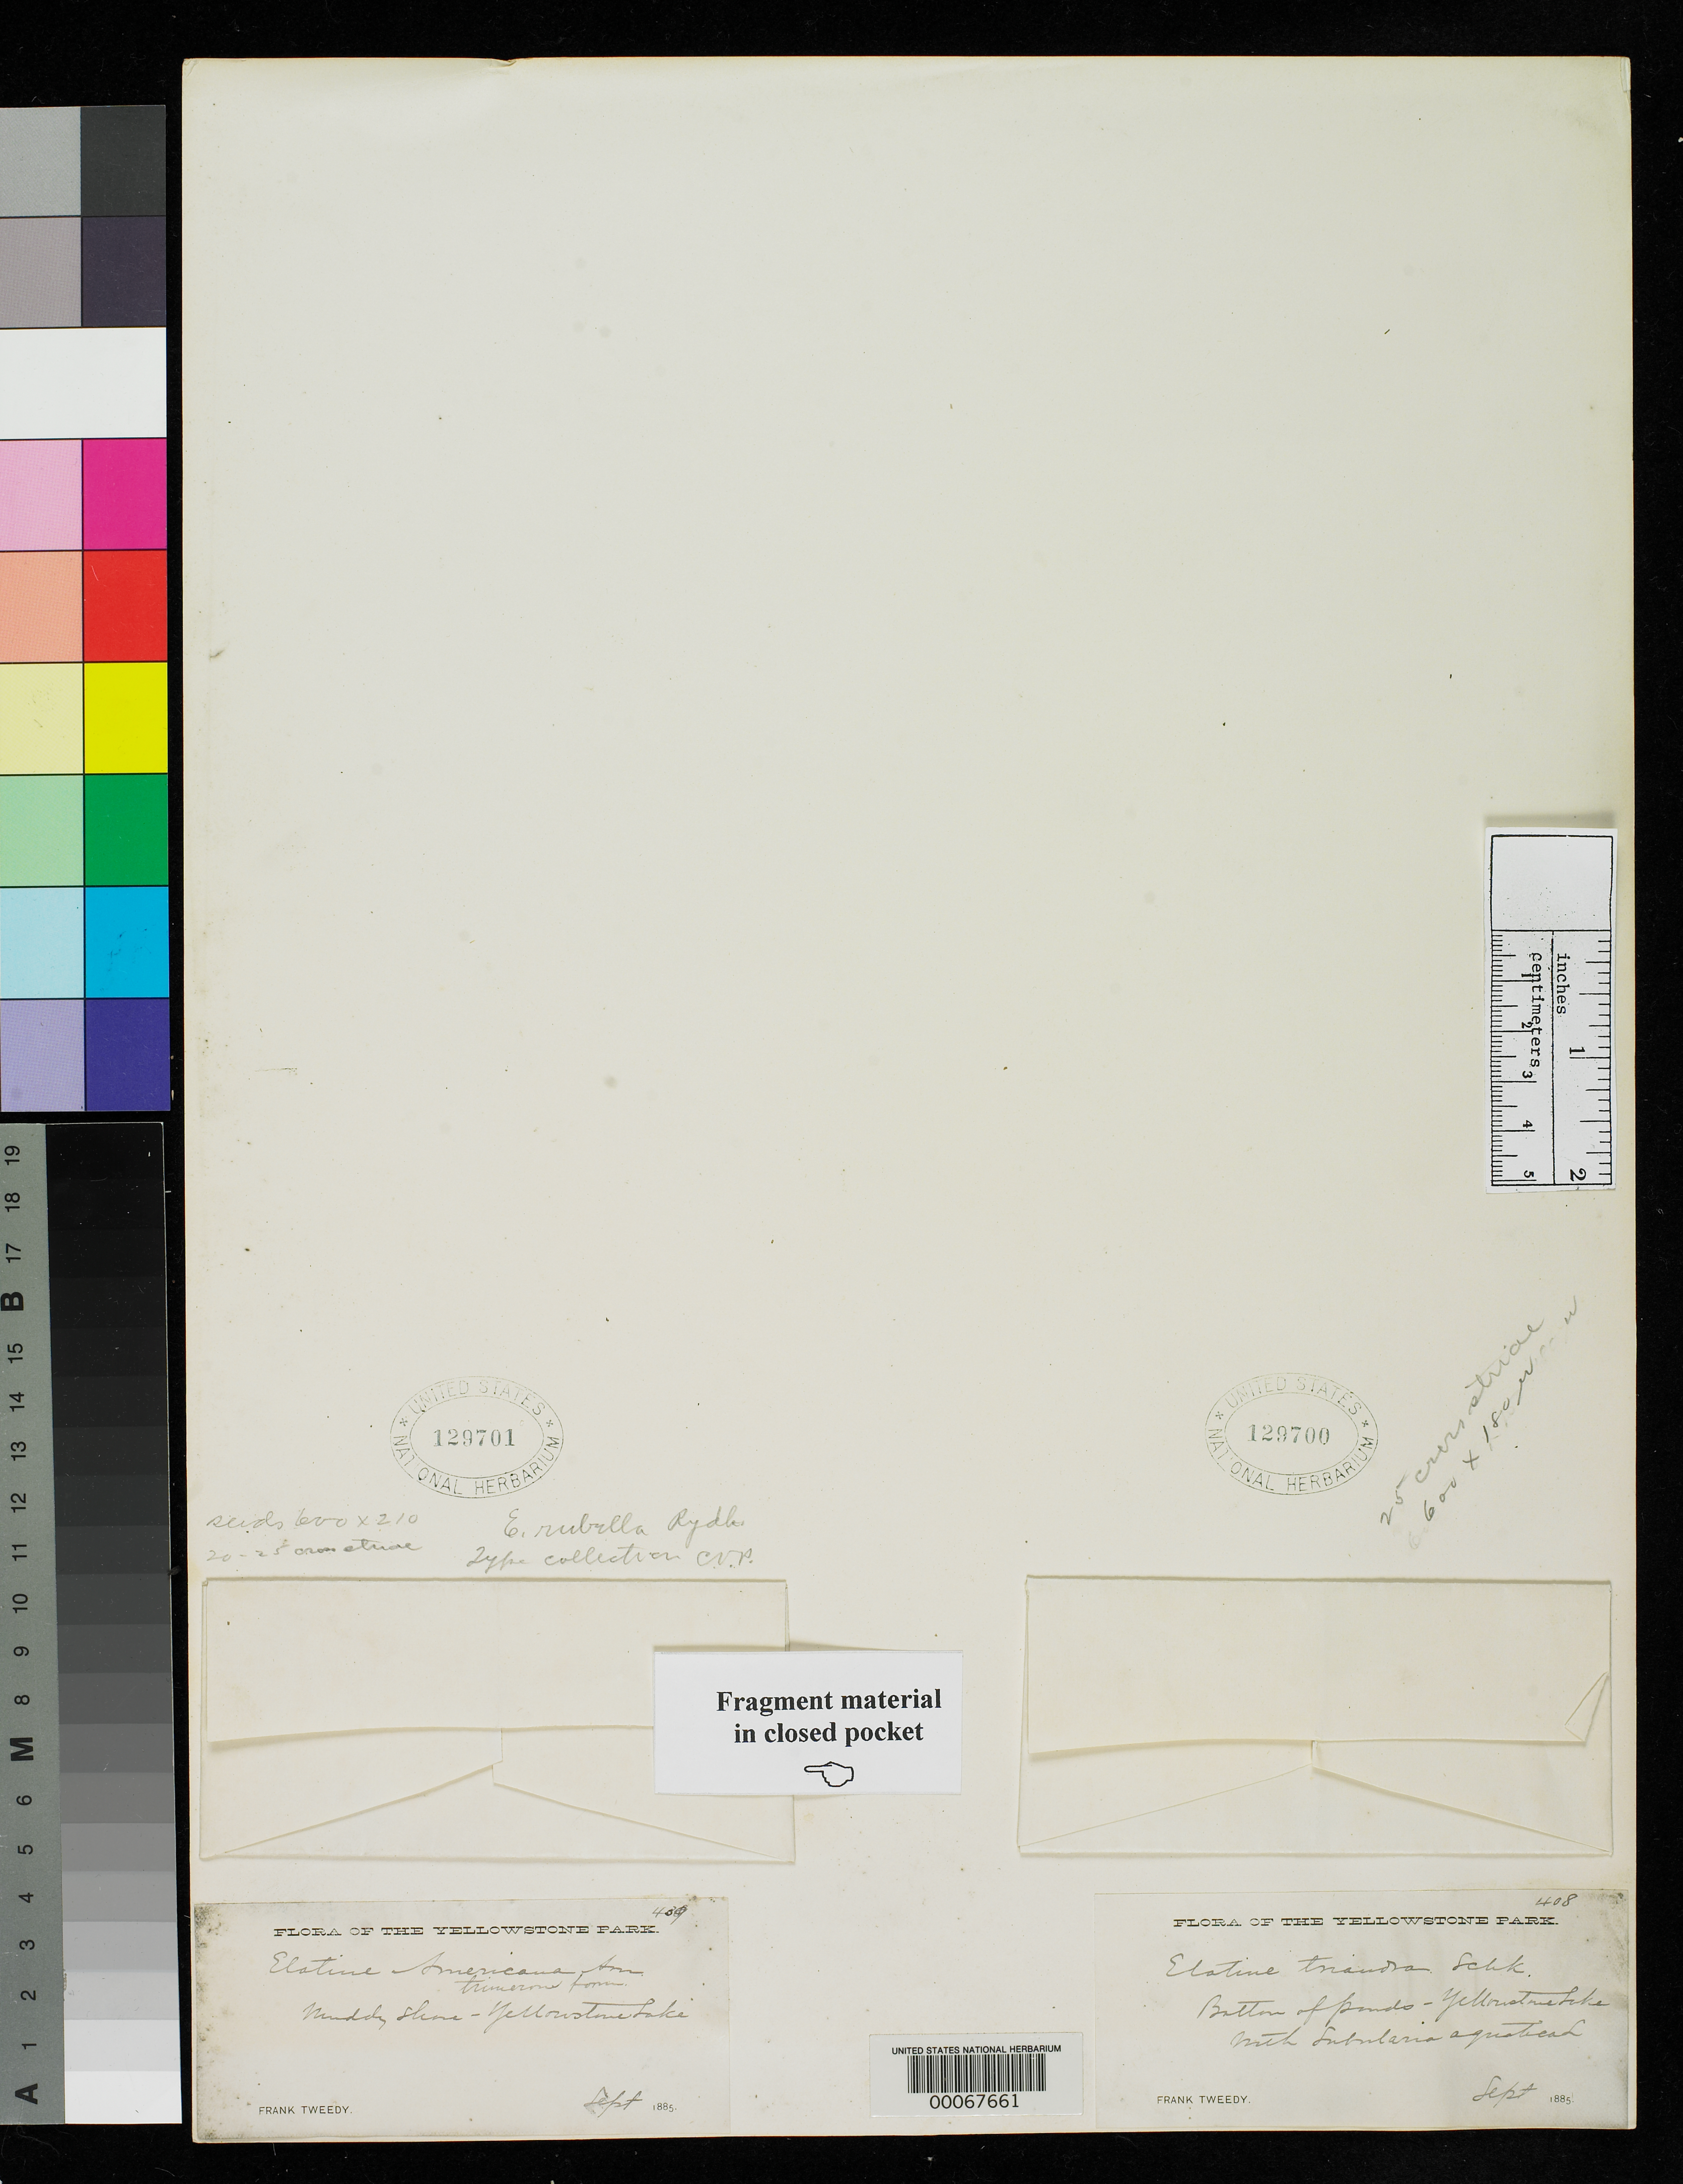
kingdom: Plantae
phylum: Tracheophyta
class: Magnoliopsida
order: Malpighiales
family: Elatinaceae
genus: Elatine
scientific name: Elatine rubella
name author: Rydb.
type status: Isotype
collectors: F. Tweedy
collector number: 439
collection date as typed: Sep 1885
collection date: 1885-09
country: United States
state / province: Wyoming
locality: Yellowstone National Park, Yellowstone Lake.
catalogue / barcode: US 129700